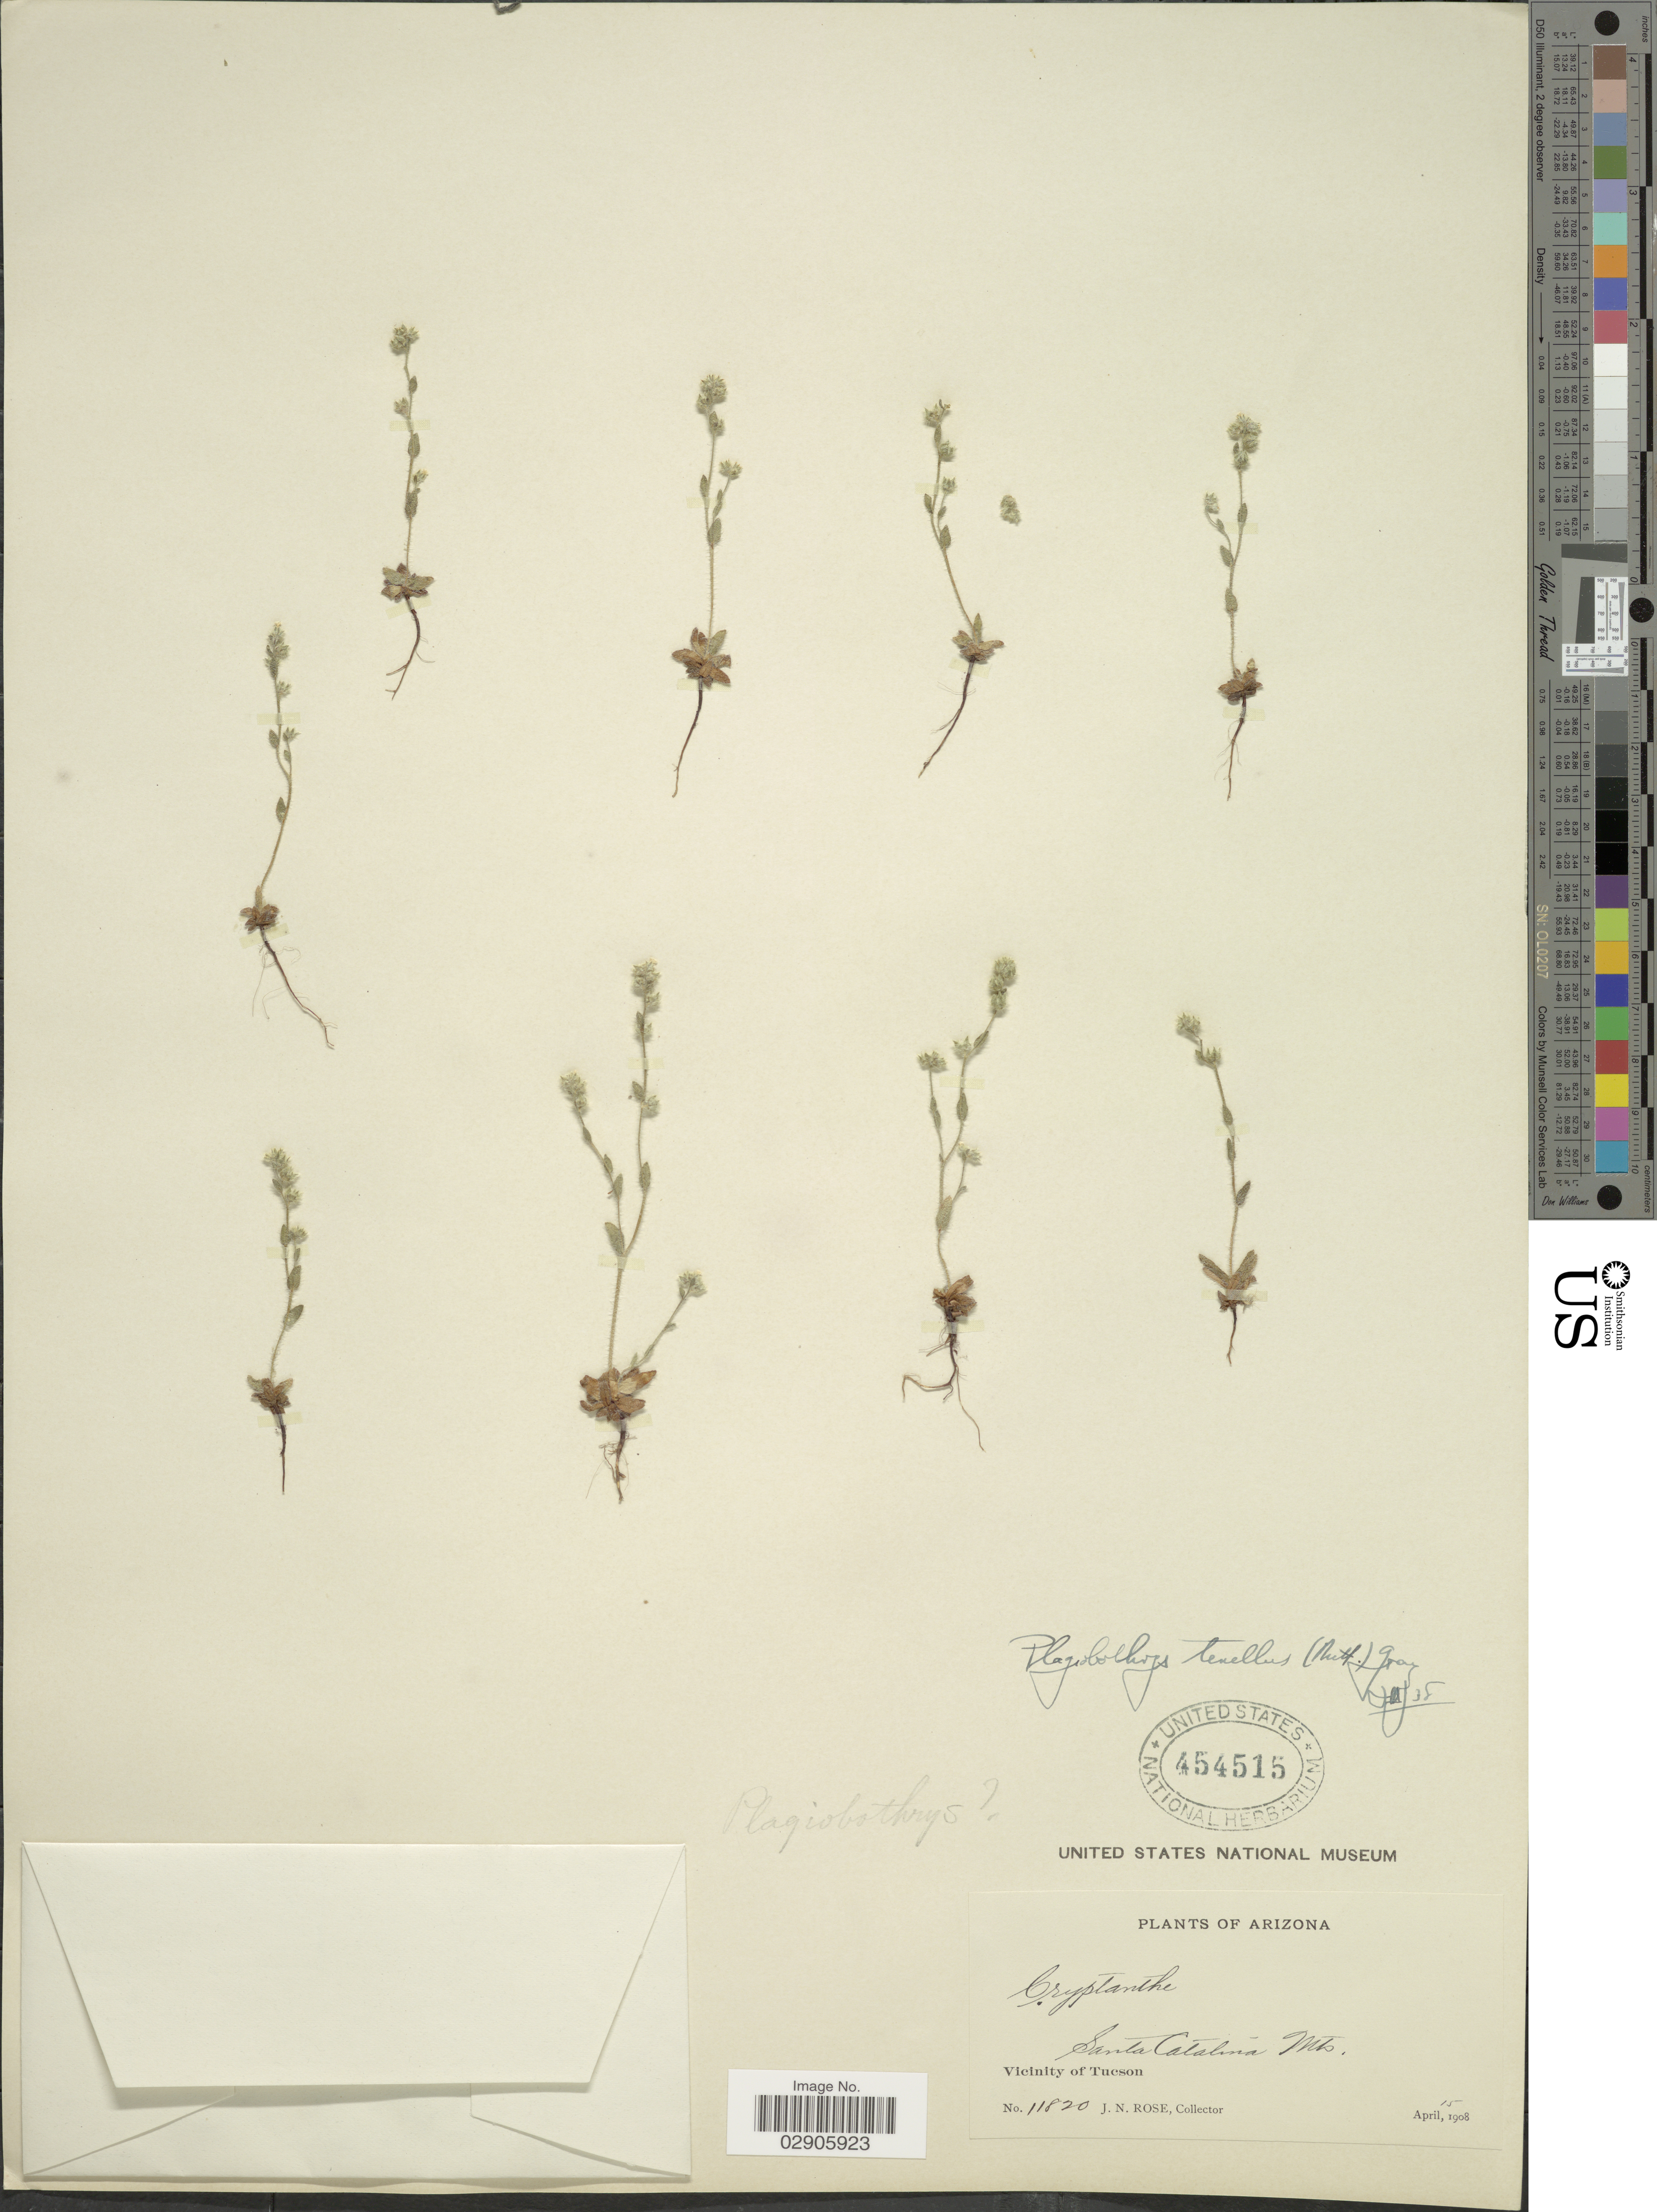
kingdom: Plantae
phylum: Tracheophyta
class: Magnoliopsida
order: Boraginales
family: Boraginaceae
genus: Plagiobothrys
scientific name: Plagiobothrys tenellus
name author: (Nutt.) A. Gray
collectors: J. N. Rose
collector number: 11820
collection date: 1908-04-15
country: United States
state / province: Arizona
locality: Santa Catalina Mts. Vicinity of Tucson.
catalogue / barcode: US 454515